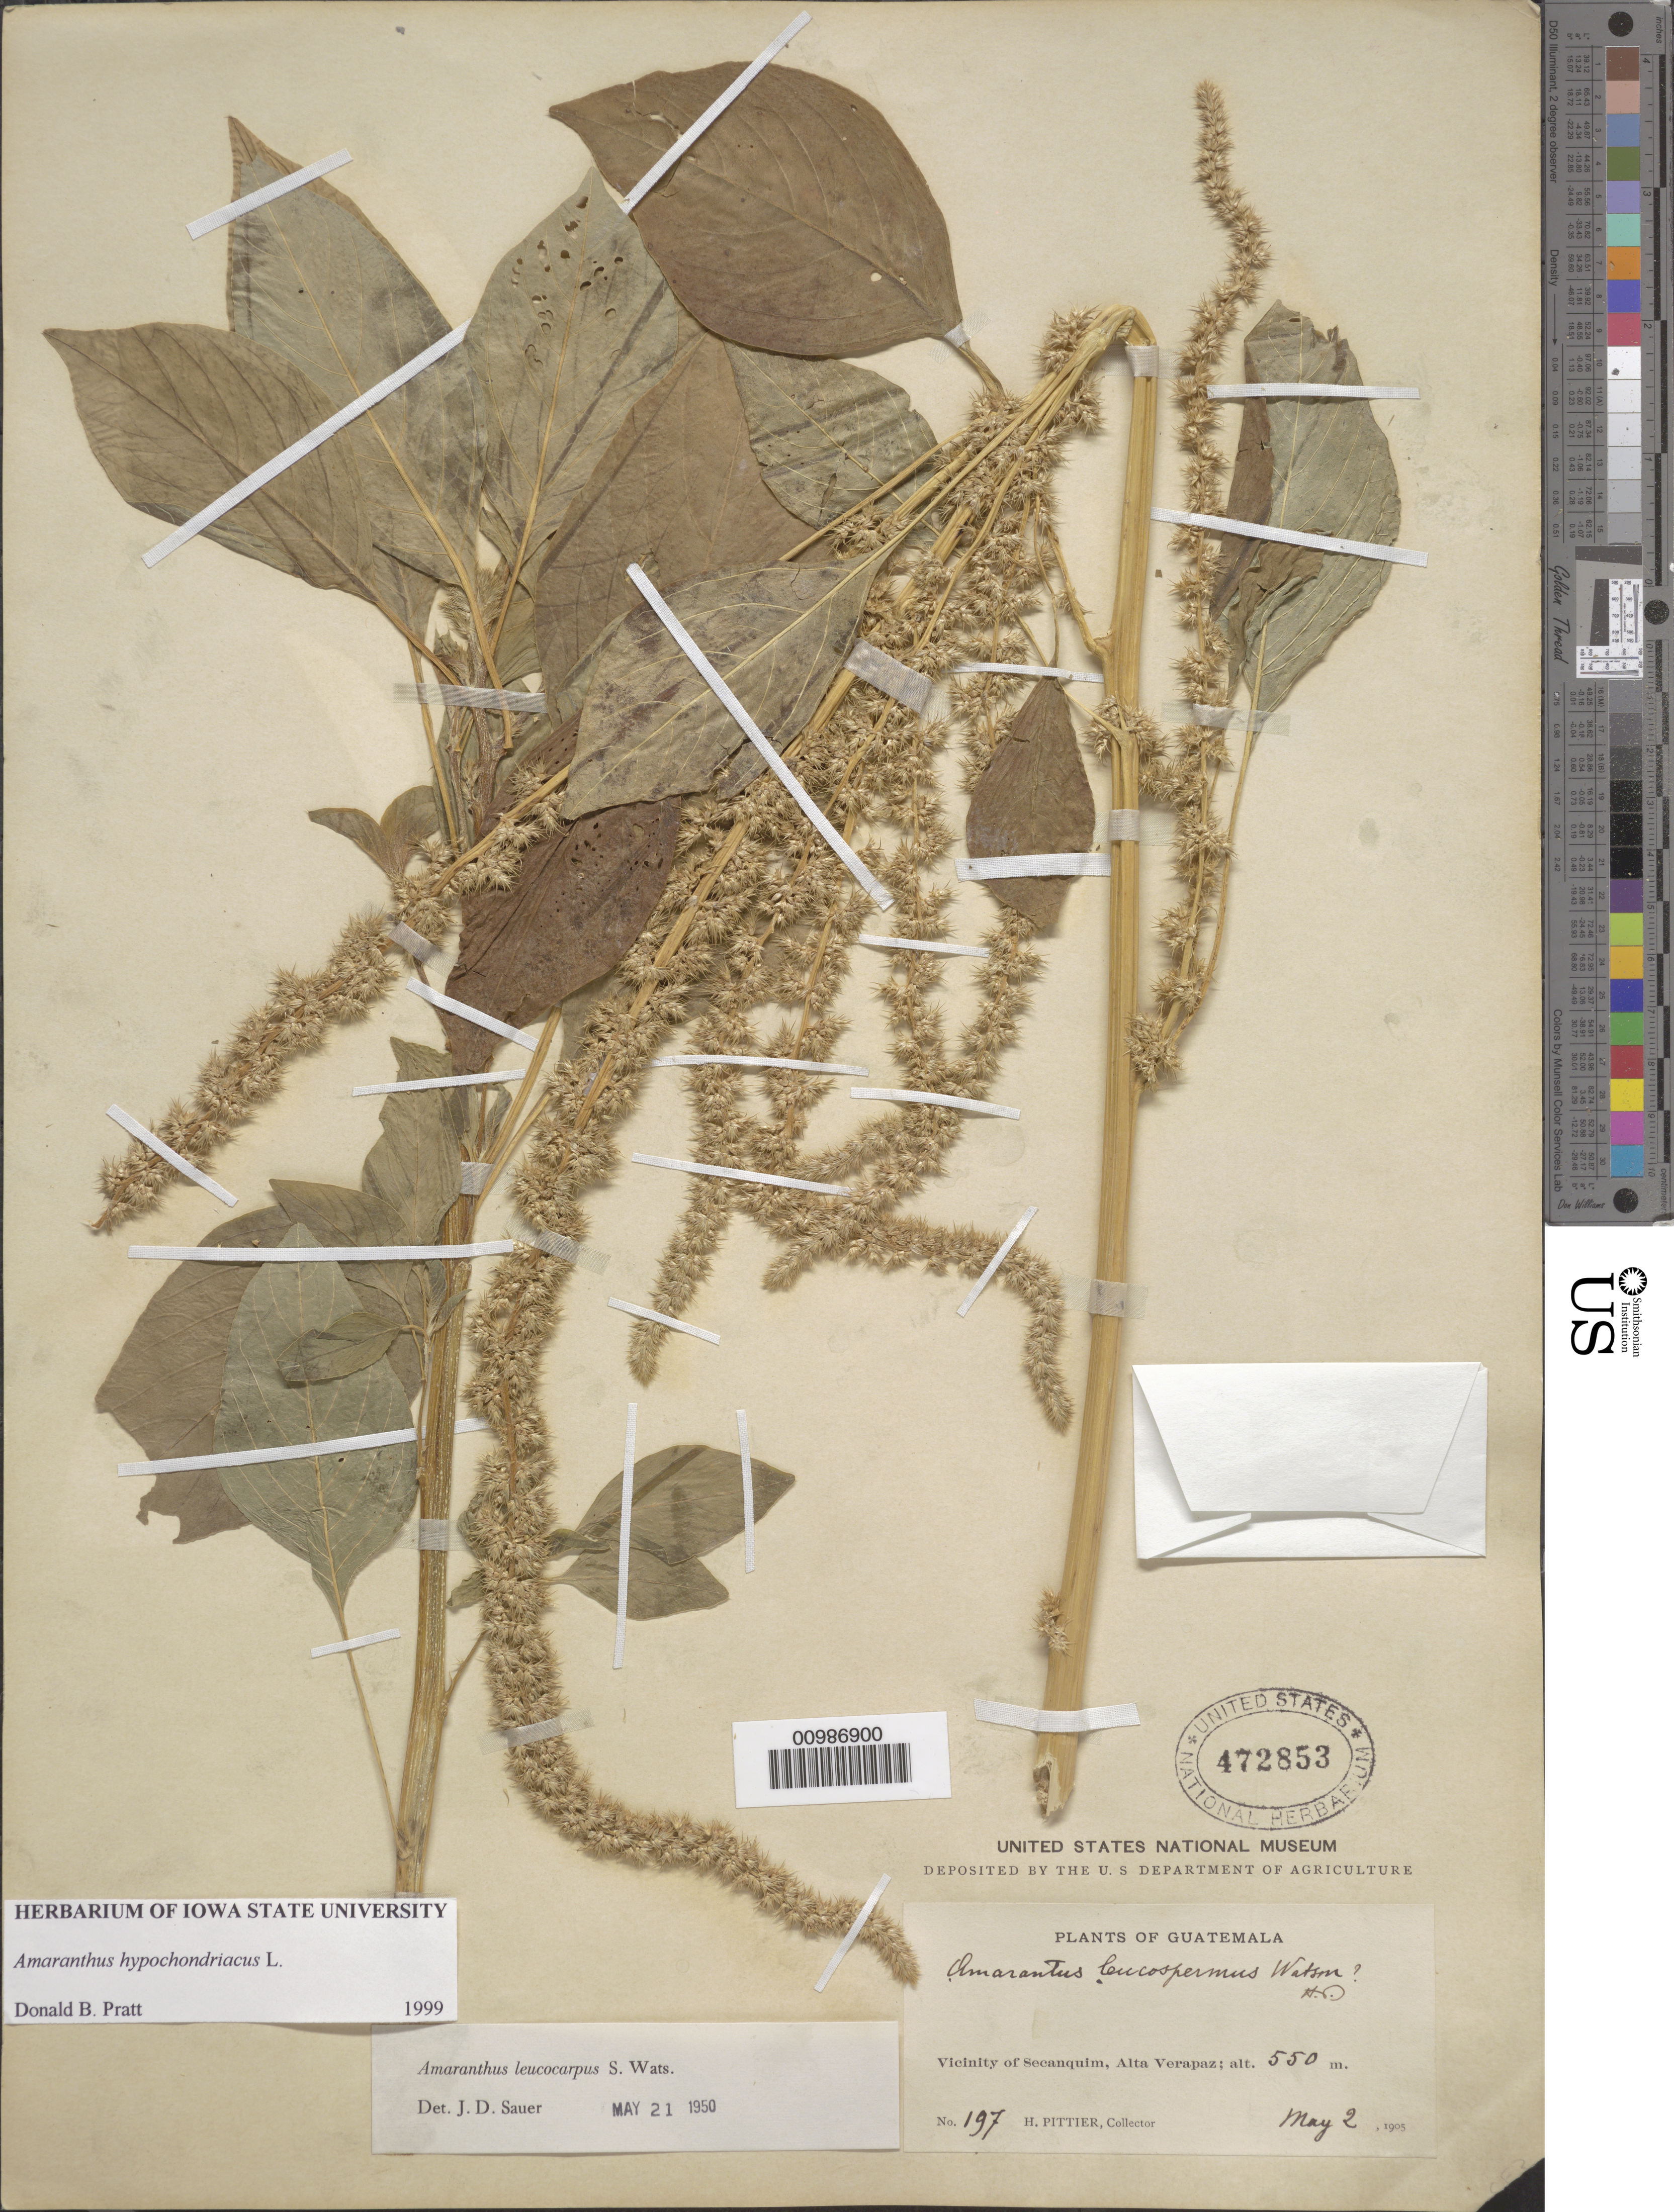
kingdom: Plantae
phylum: Tracheophyta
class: Magnoliopsida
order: Caryophyllales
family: Amaranthaceae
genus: Amaranthus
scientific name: Amaranthus hypochondriacus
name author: L.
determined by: Pratt, D. B.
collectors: H. F. Pittier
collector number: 197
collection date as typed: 02 May 1905 or 05 Feb 1905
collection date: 1905-02-05 or 1905-05-02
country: Guatemala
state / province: Alta Verapaz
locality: Vicinity of Secanquim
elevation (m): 550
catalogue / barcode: US 472853